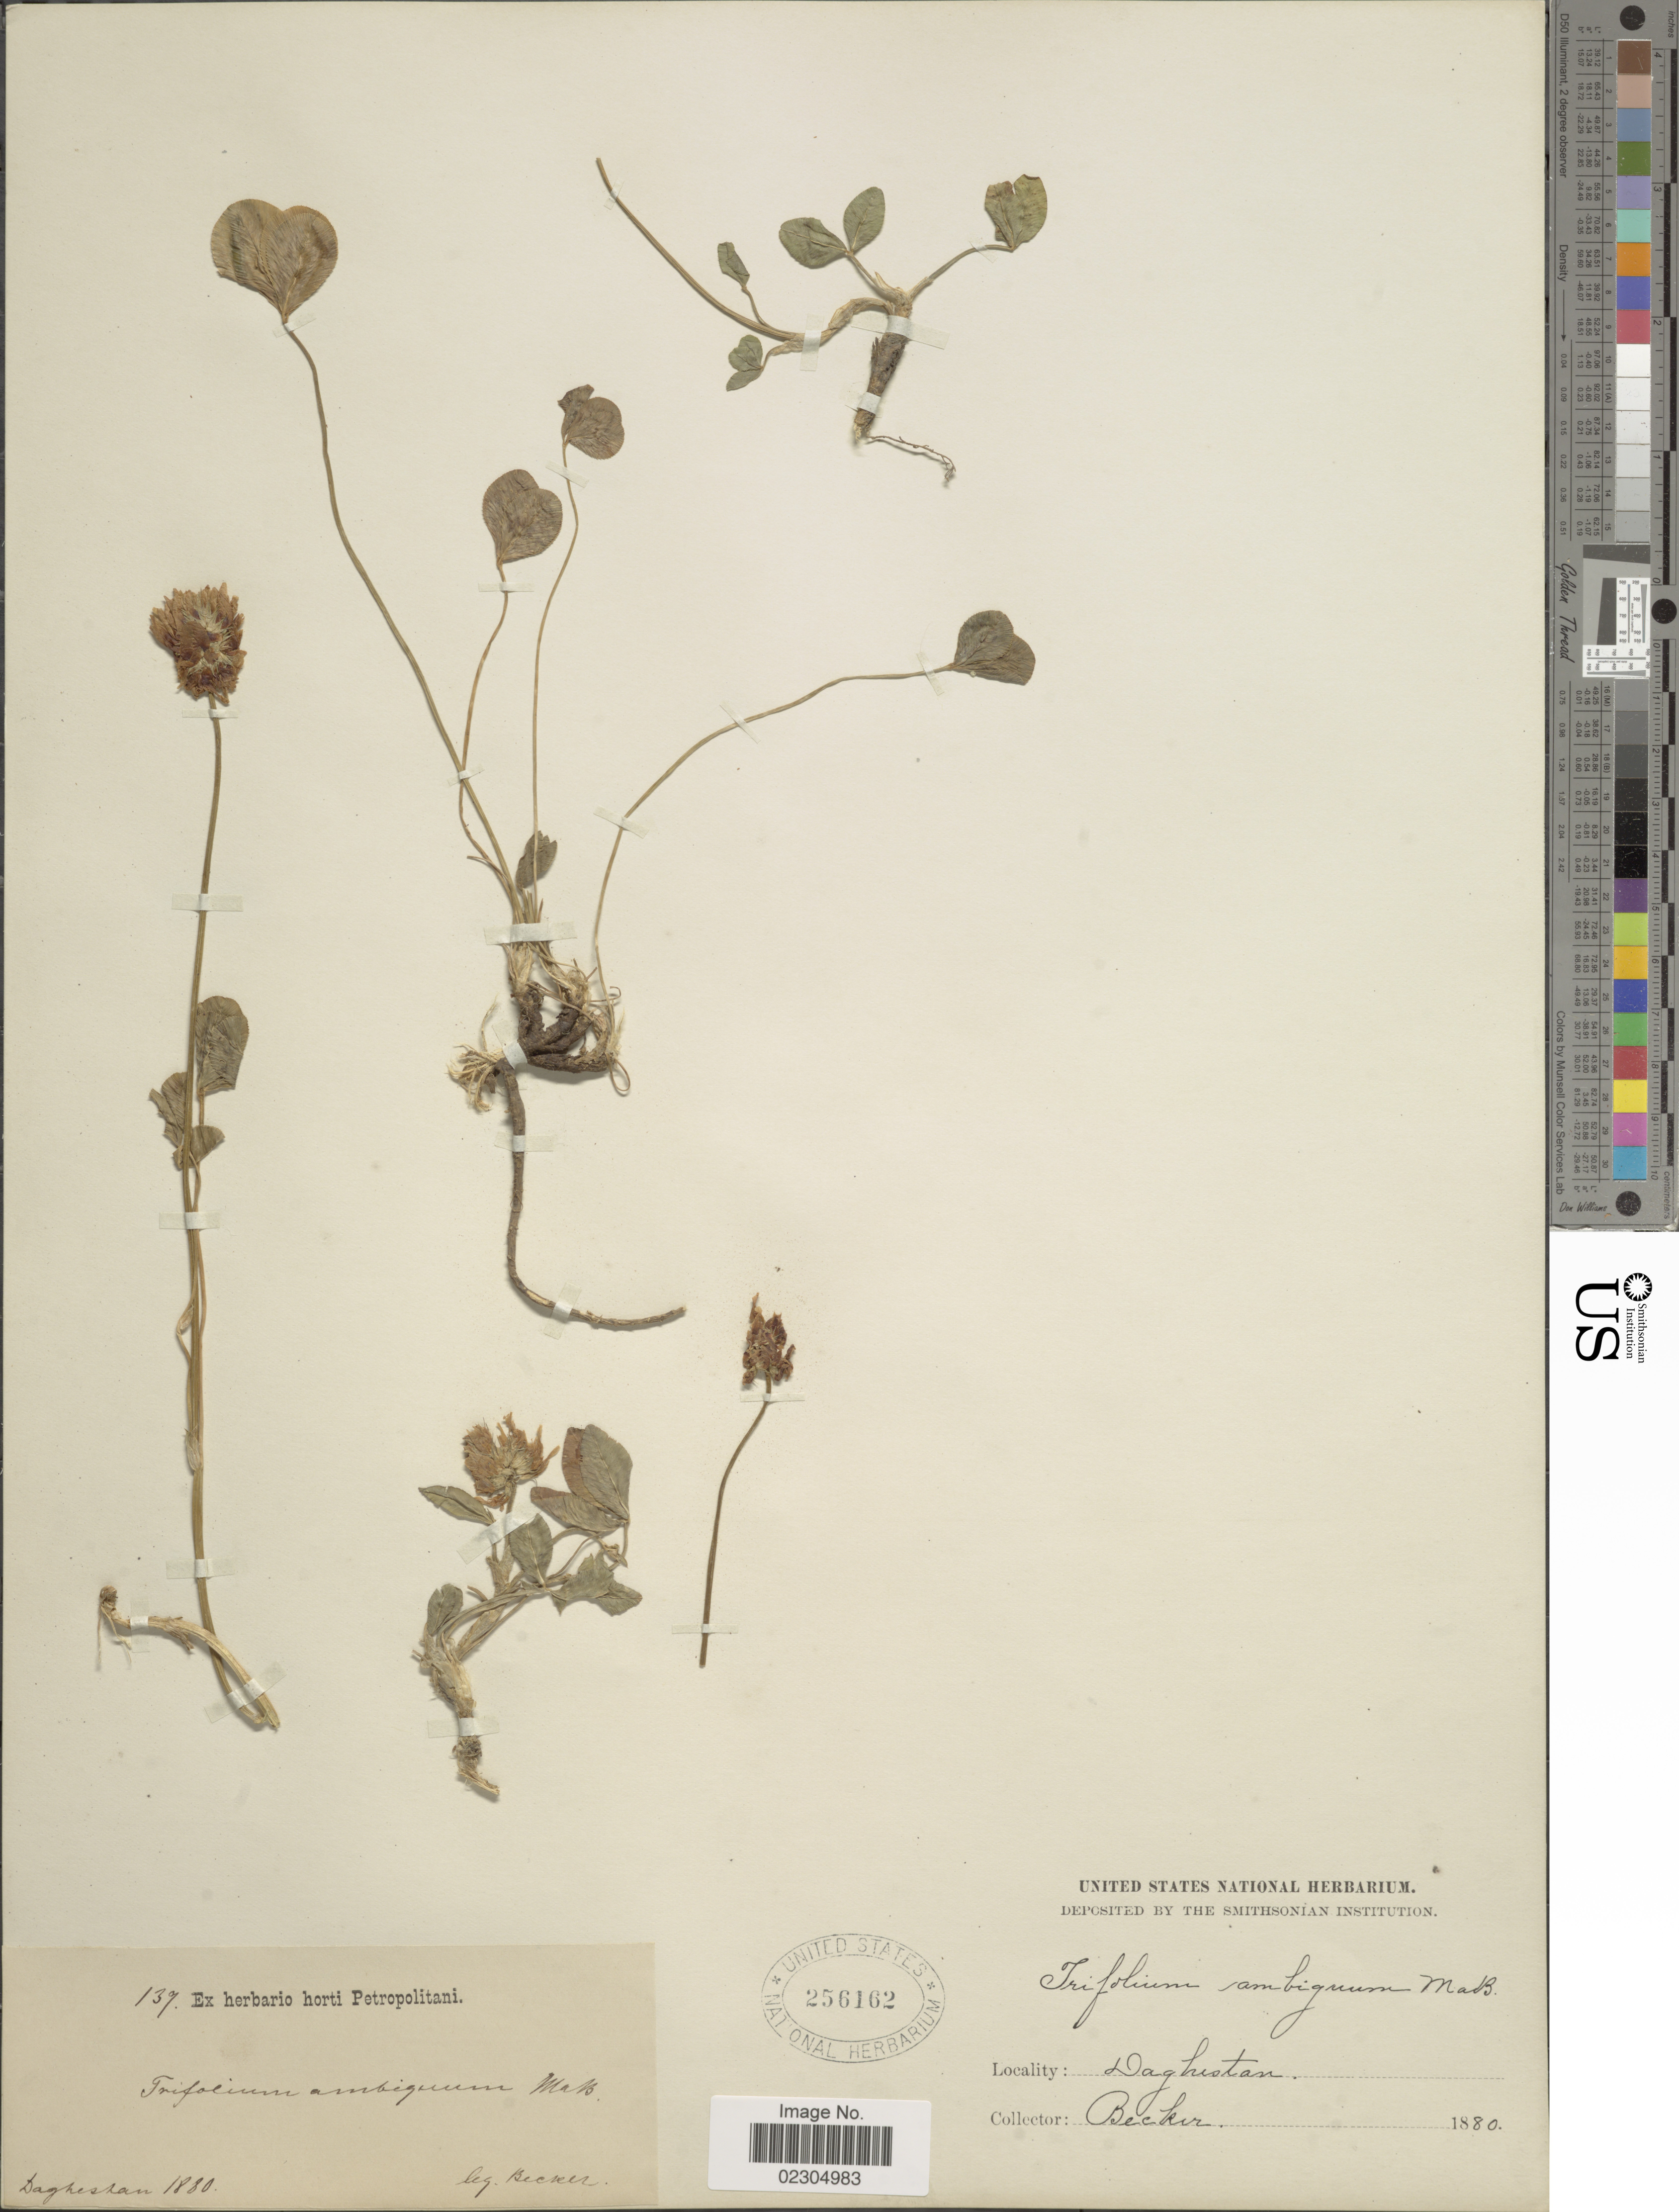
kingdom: Plantae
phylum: Tracheophyta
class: Magnoliopsida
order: Fabales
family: Fabaceae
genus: Trifolium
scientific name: Trifolium ambiguum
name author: M. Bieb.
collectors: -. Becker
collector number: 139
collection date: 1880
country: Russian Federation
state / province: Dagestan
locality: Dagesthan.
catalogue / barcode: US 256162